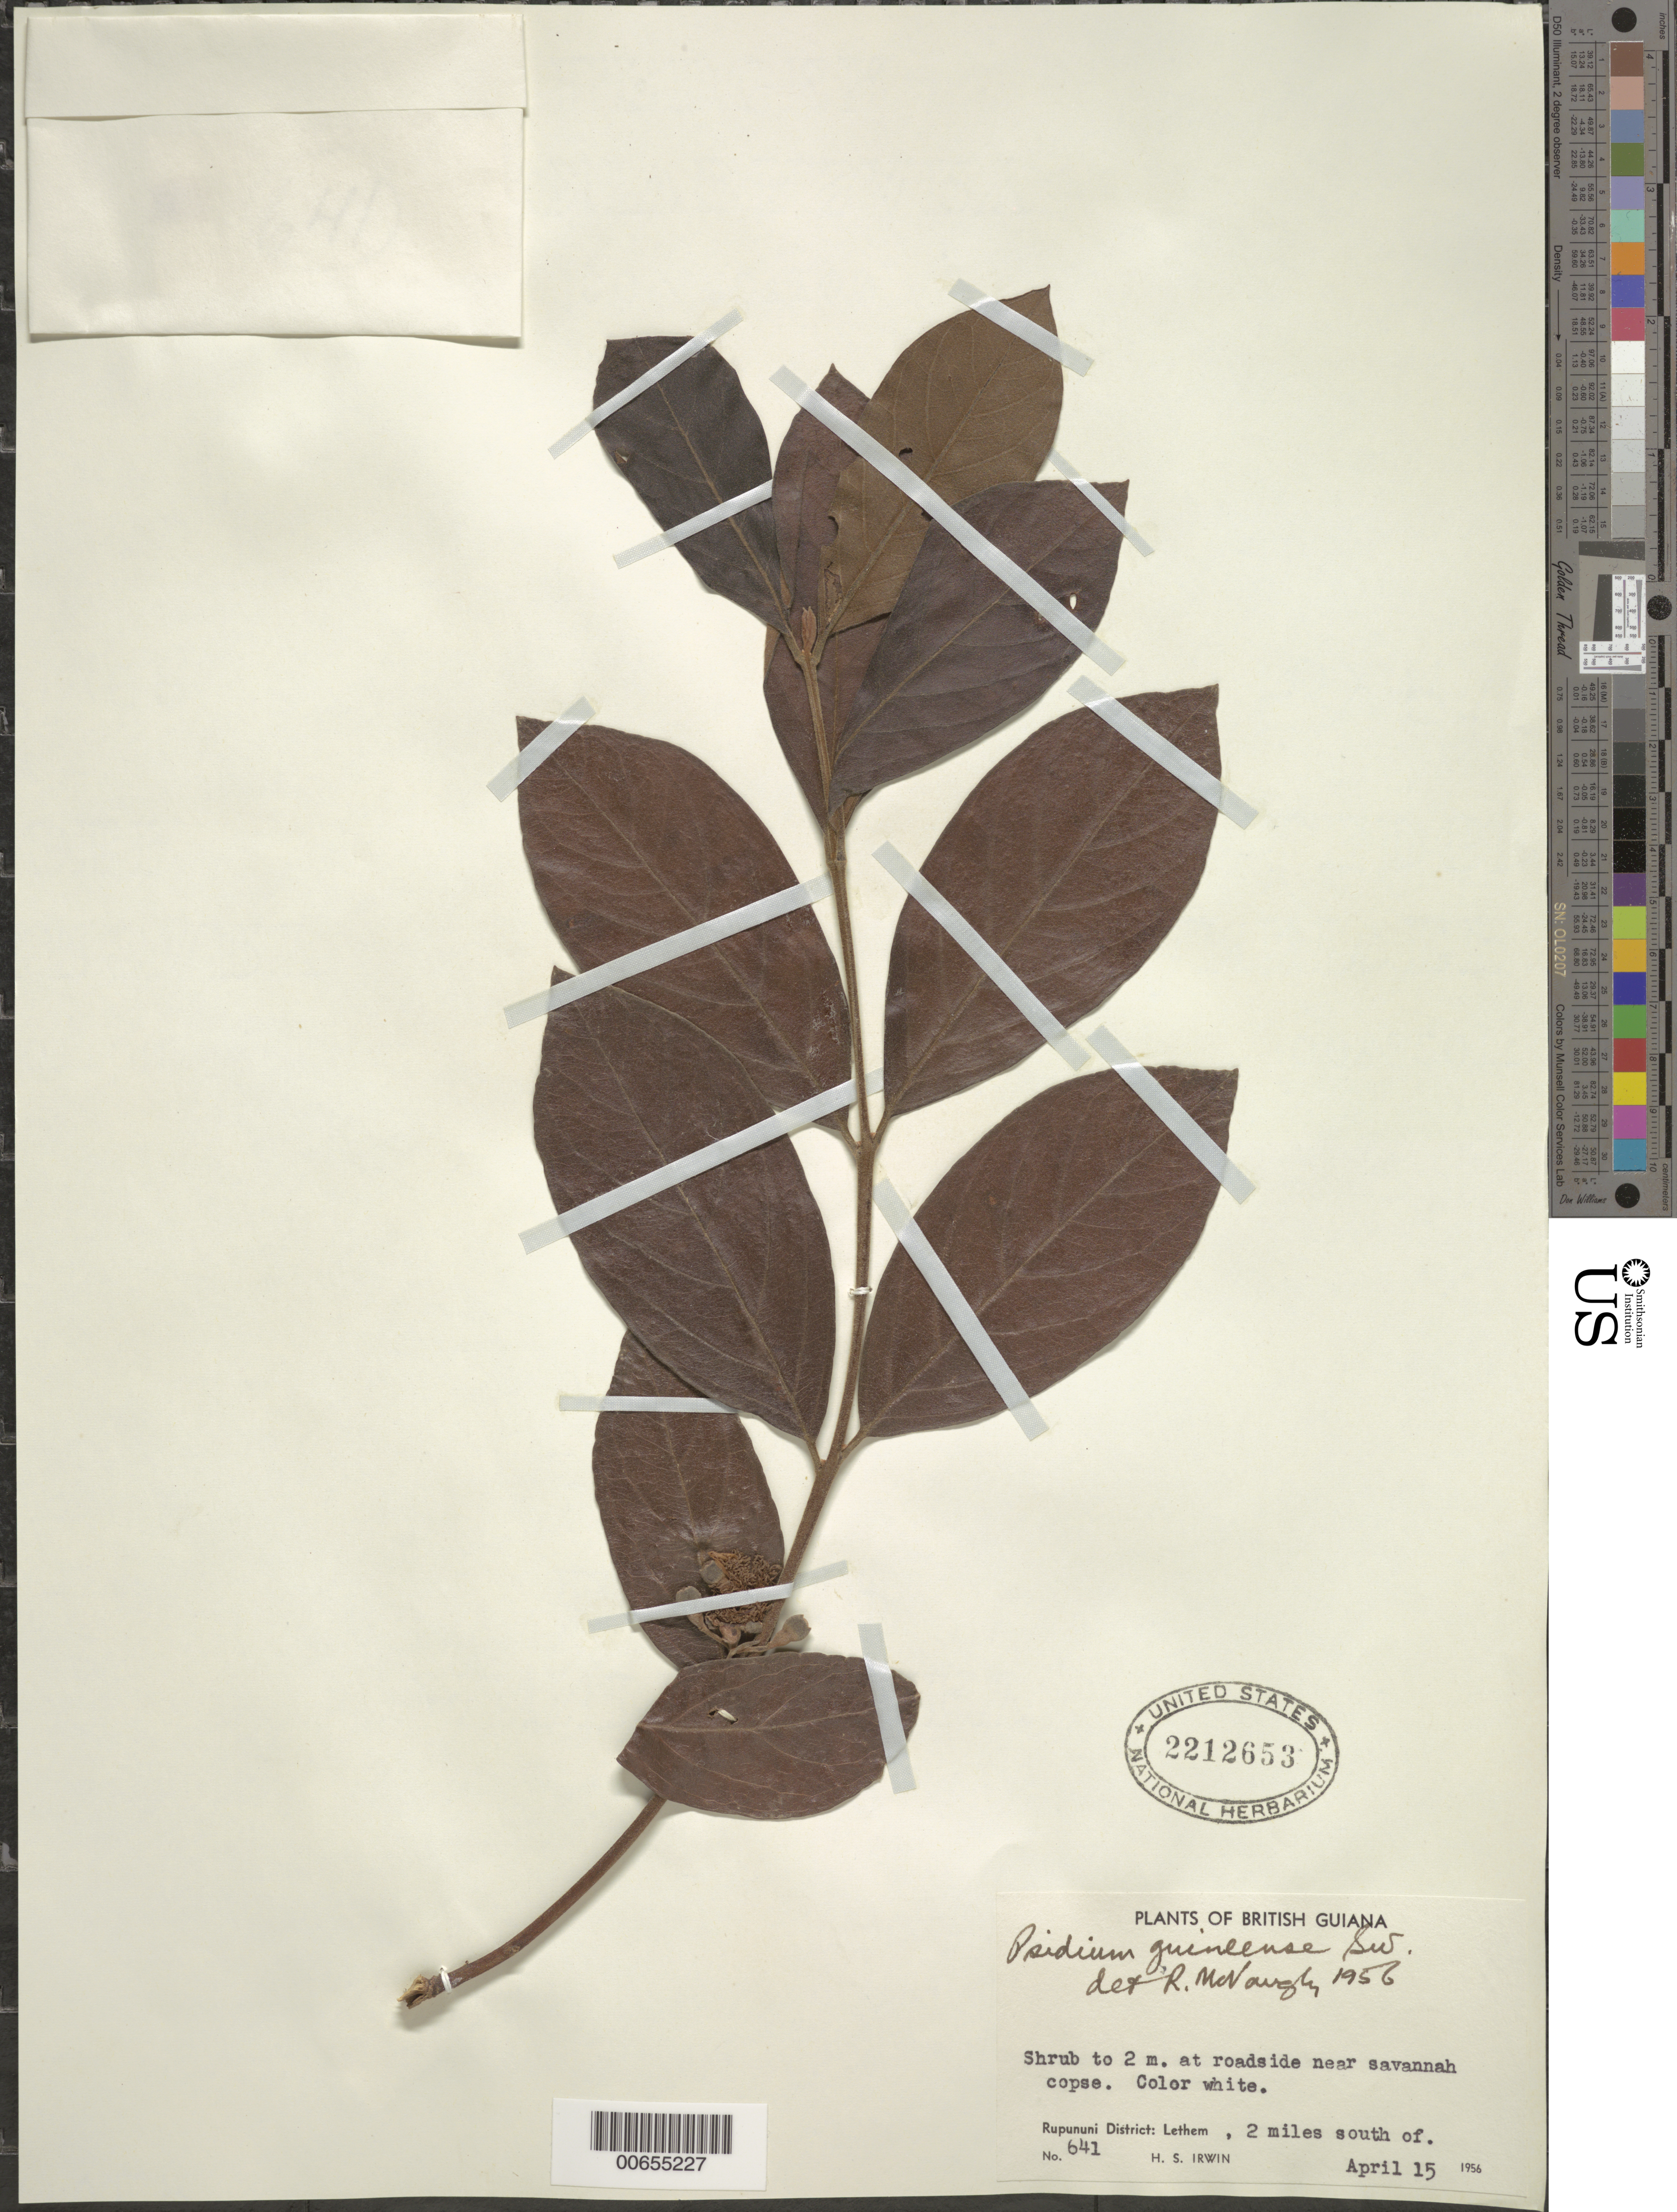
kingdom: Plantae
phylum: Tracheophyta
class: Magnoliopsida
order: Myrtales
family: Myrtaceae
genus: Psidium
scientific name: Psidium guineense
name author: Sw.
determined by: McVaugh, R.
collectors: H. Irwin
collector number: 641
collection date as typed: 15-Apr-56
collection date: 1956-04-15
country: Guyana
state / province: U. Takutu-U. Essequibo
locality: Rupununi Dist., 2 mi. S of Lethem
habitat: Roadside near savanna copse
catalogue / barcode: US 2212653